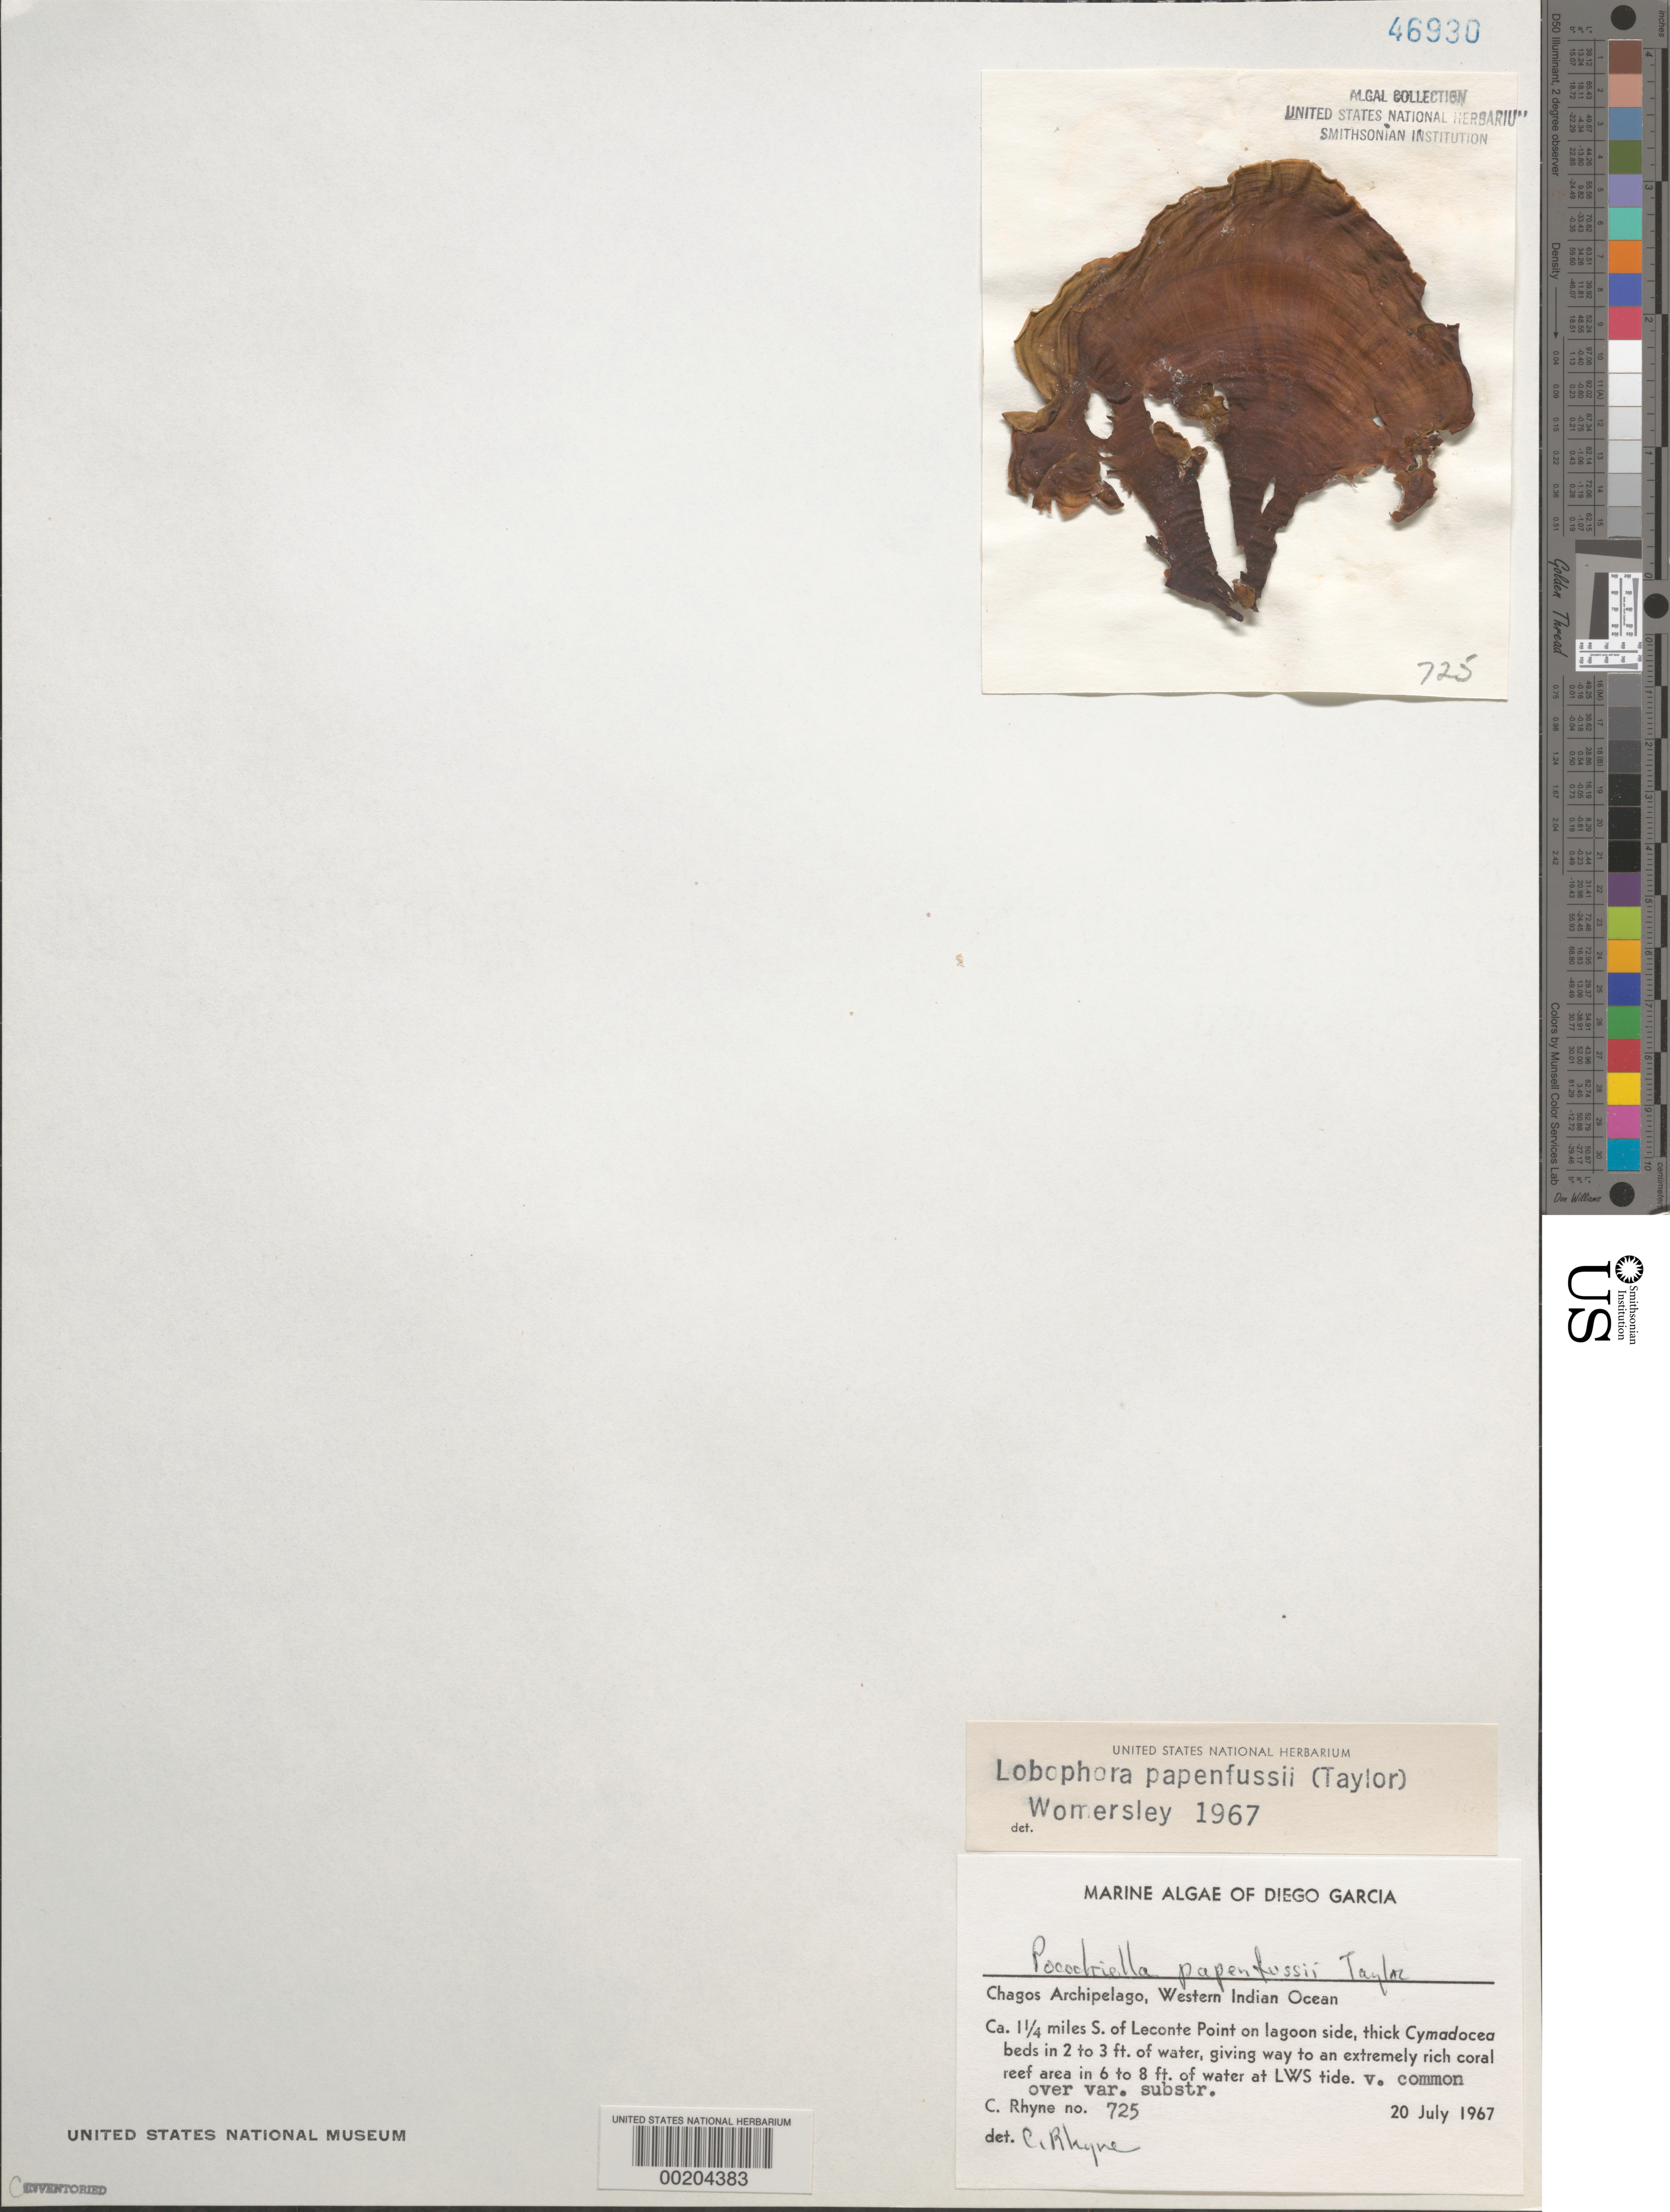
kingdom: Chromista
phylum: Ochrophyta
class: Phaeophyceae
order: Dictyotales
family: Dictyotaceae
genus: Lobophora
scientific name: Lobophora papenfussii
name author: (T. Taylor) Womersley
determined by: Womersley, H. B. S.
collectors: C. Rhyne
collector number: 725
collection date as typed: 20 Jul 1967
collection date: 1967-07-20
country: British Indian Ocean Territory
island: Diego Garcia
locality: Ca. 1.25 miles south of Leconte Point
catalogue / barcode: US 46930